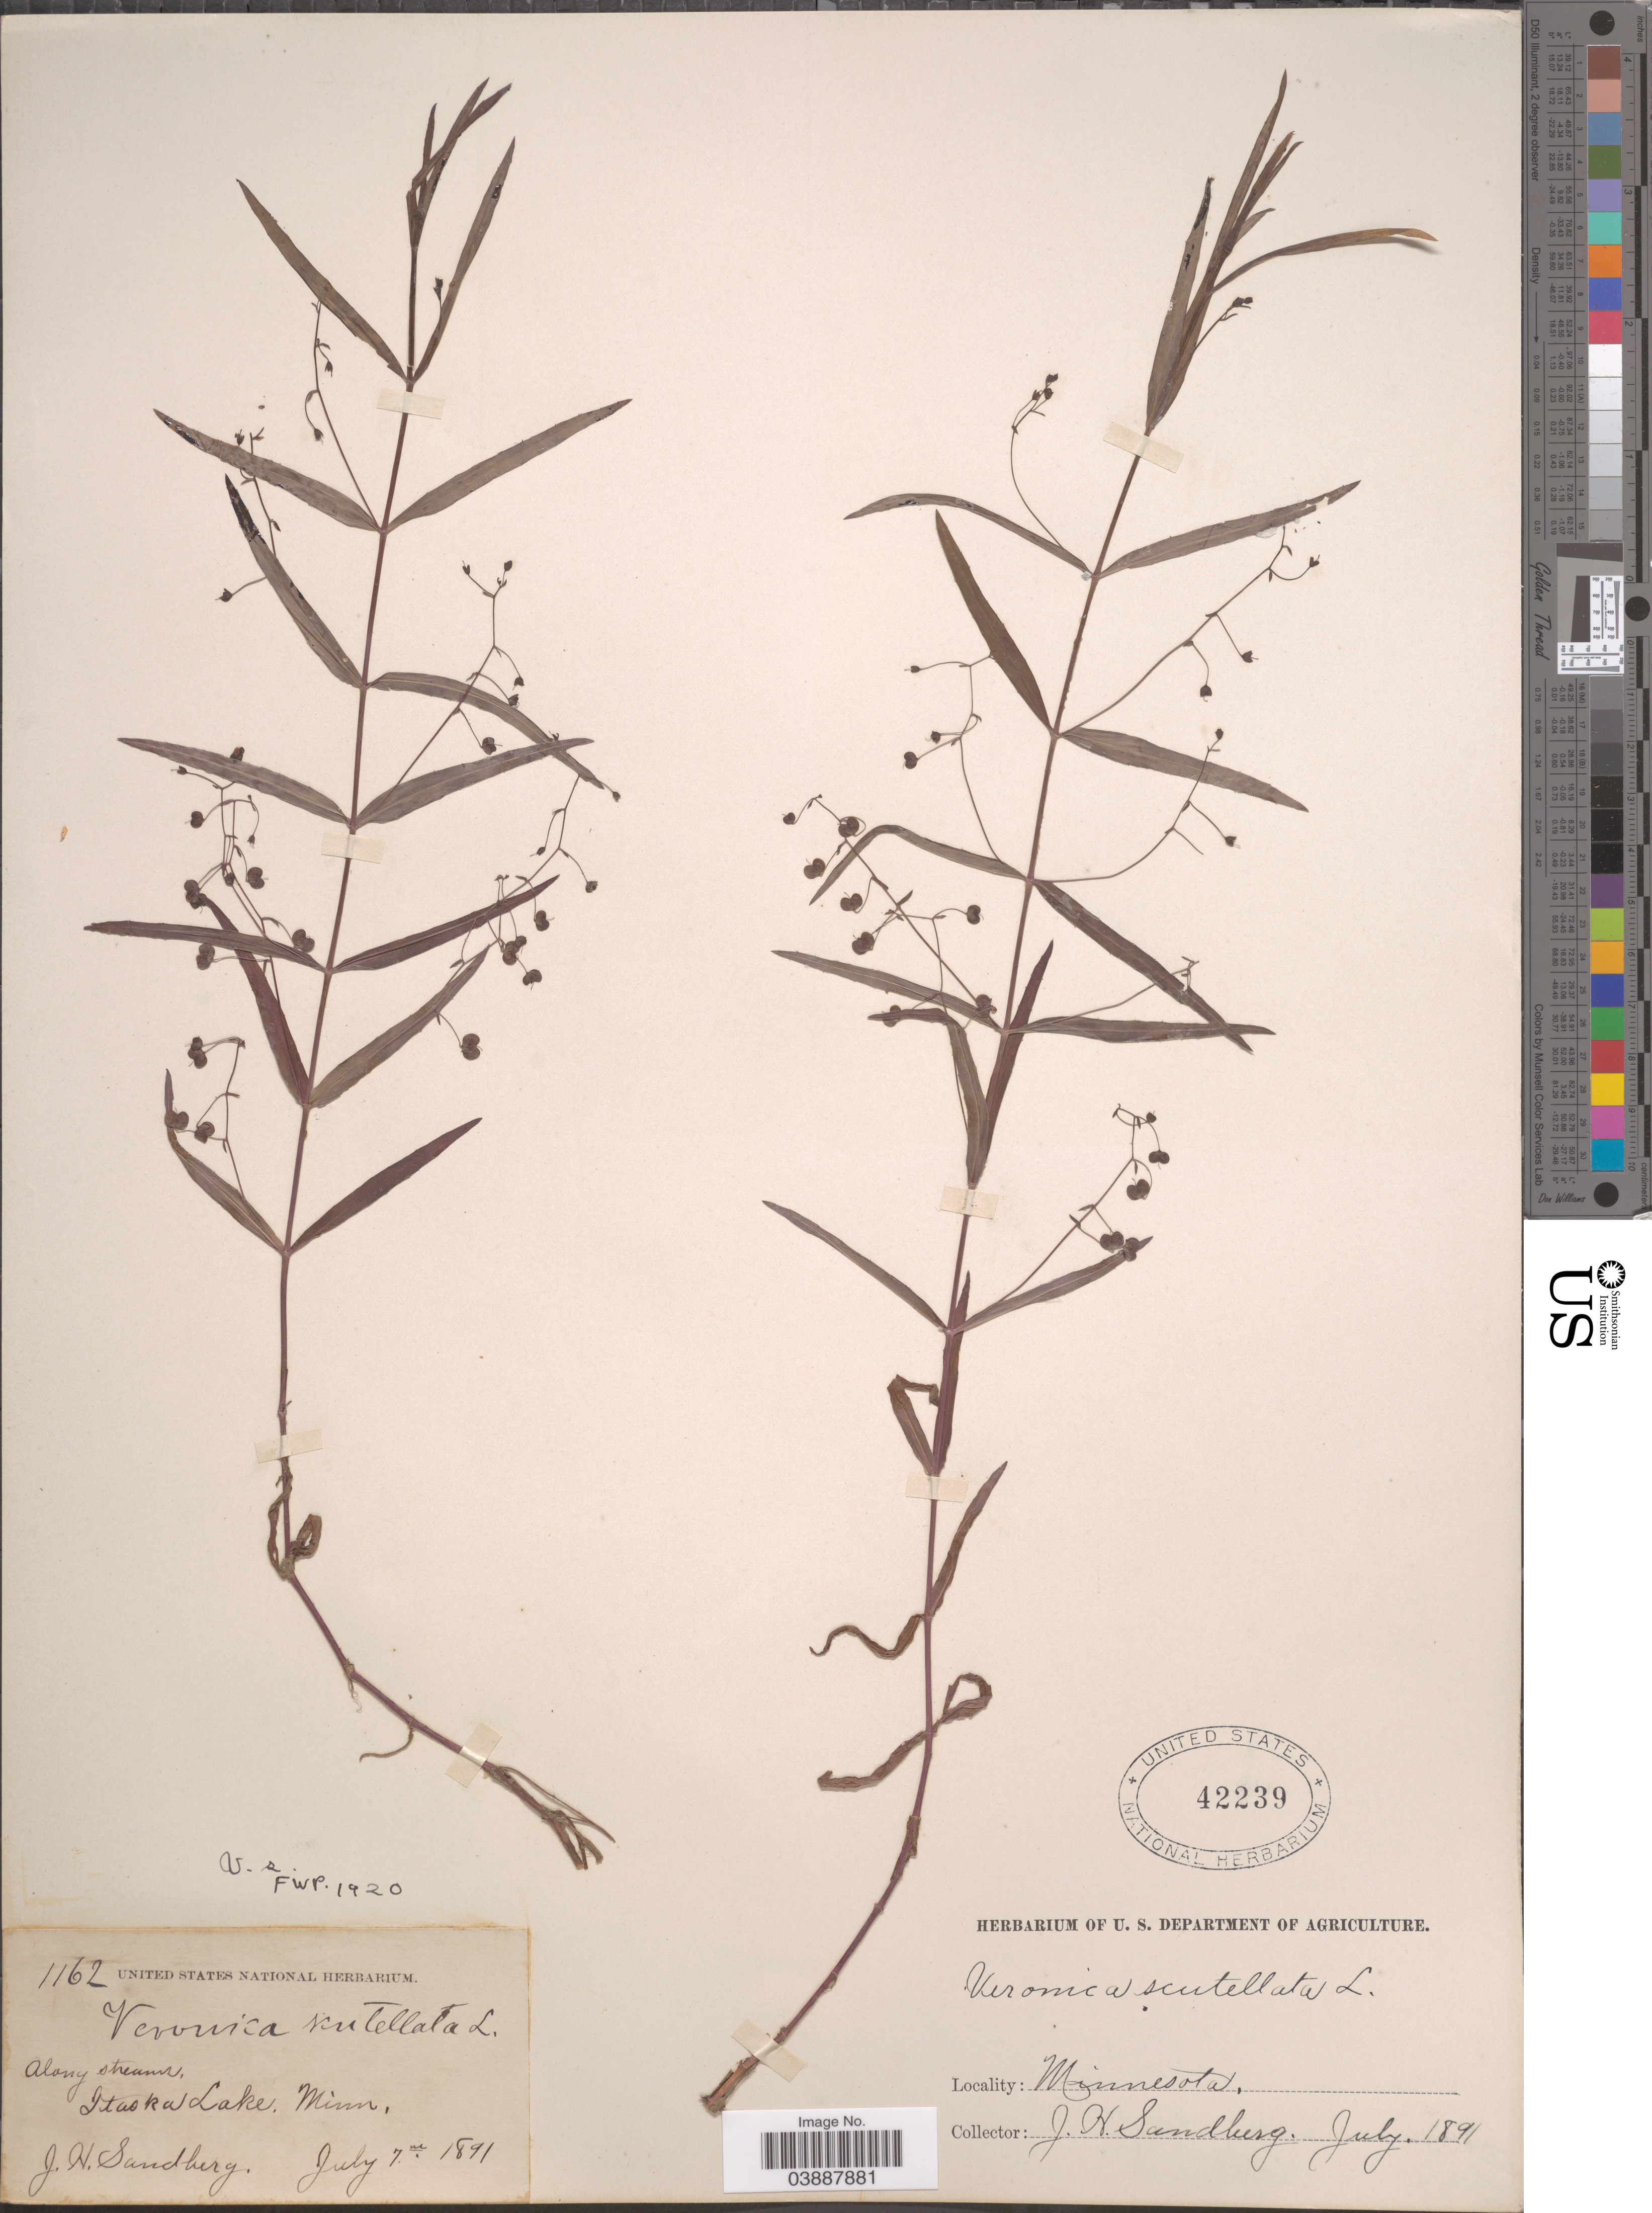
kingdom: Plantae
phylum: Tracheophyta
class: Magnoliopsida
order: Lamiales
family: Plantaginaceae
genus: Veronica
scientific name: Veronica scutellata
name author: L.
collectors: J. H. Sandberg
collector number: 1162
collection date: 1891-07-07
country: United States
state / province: Minnesota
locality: Along streams, Itaska Lake.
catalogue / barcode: US 42239